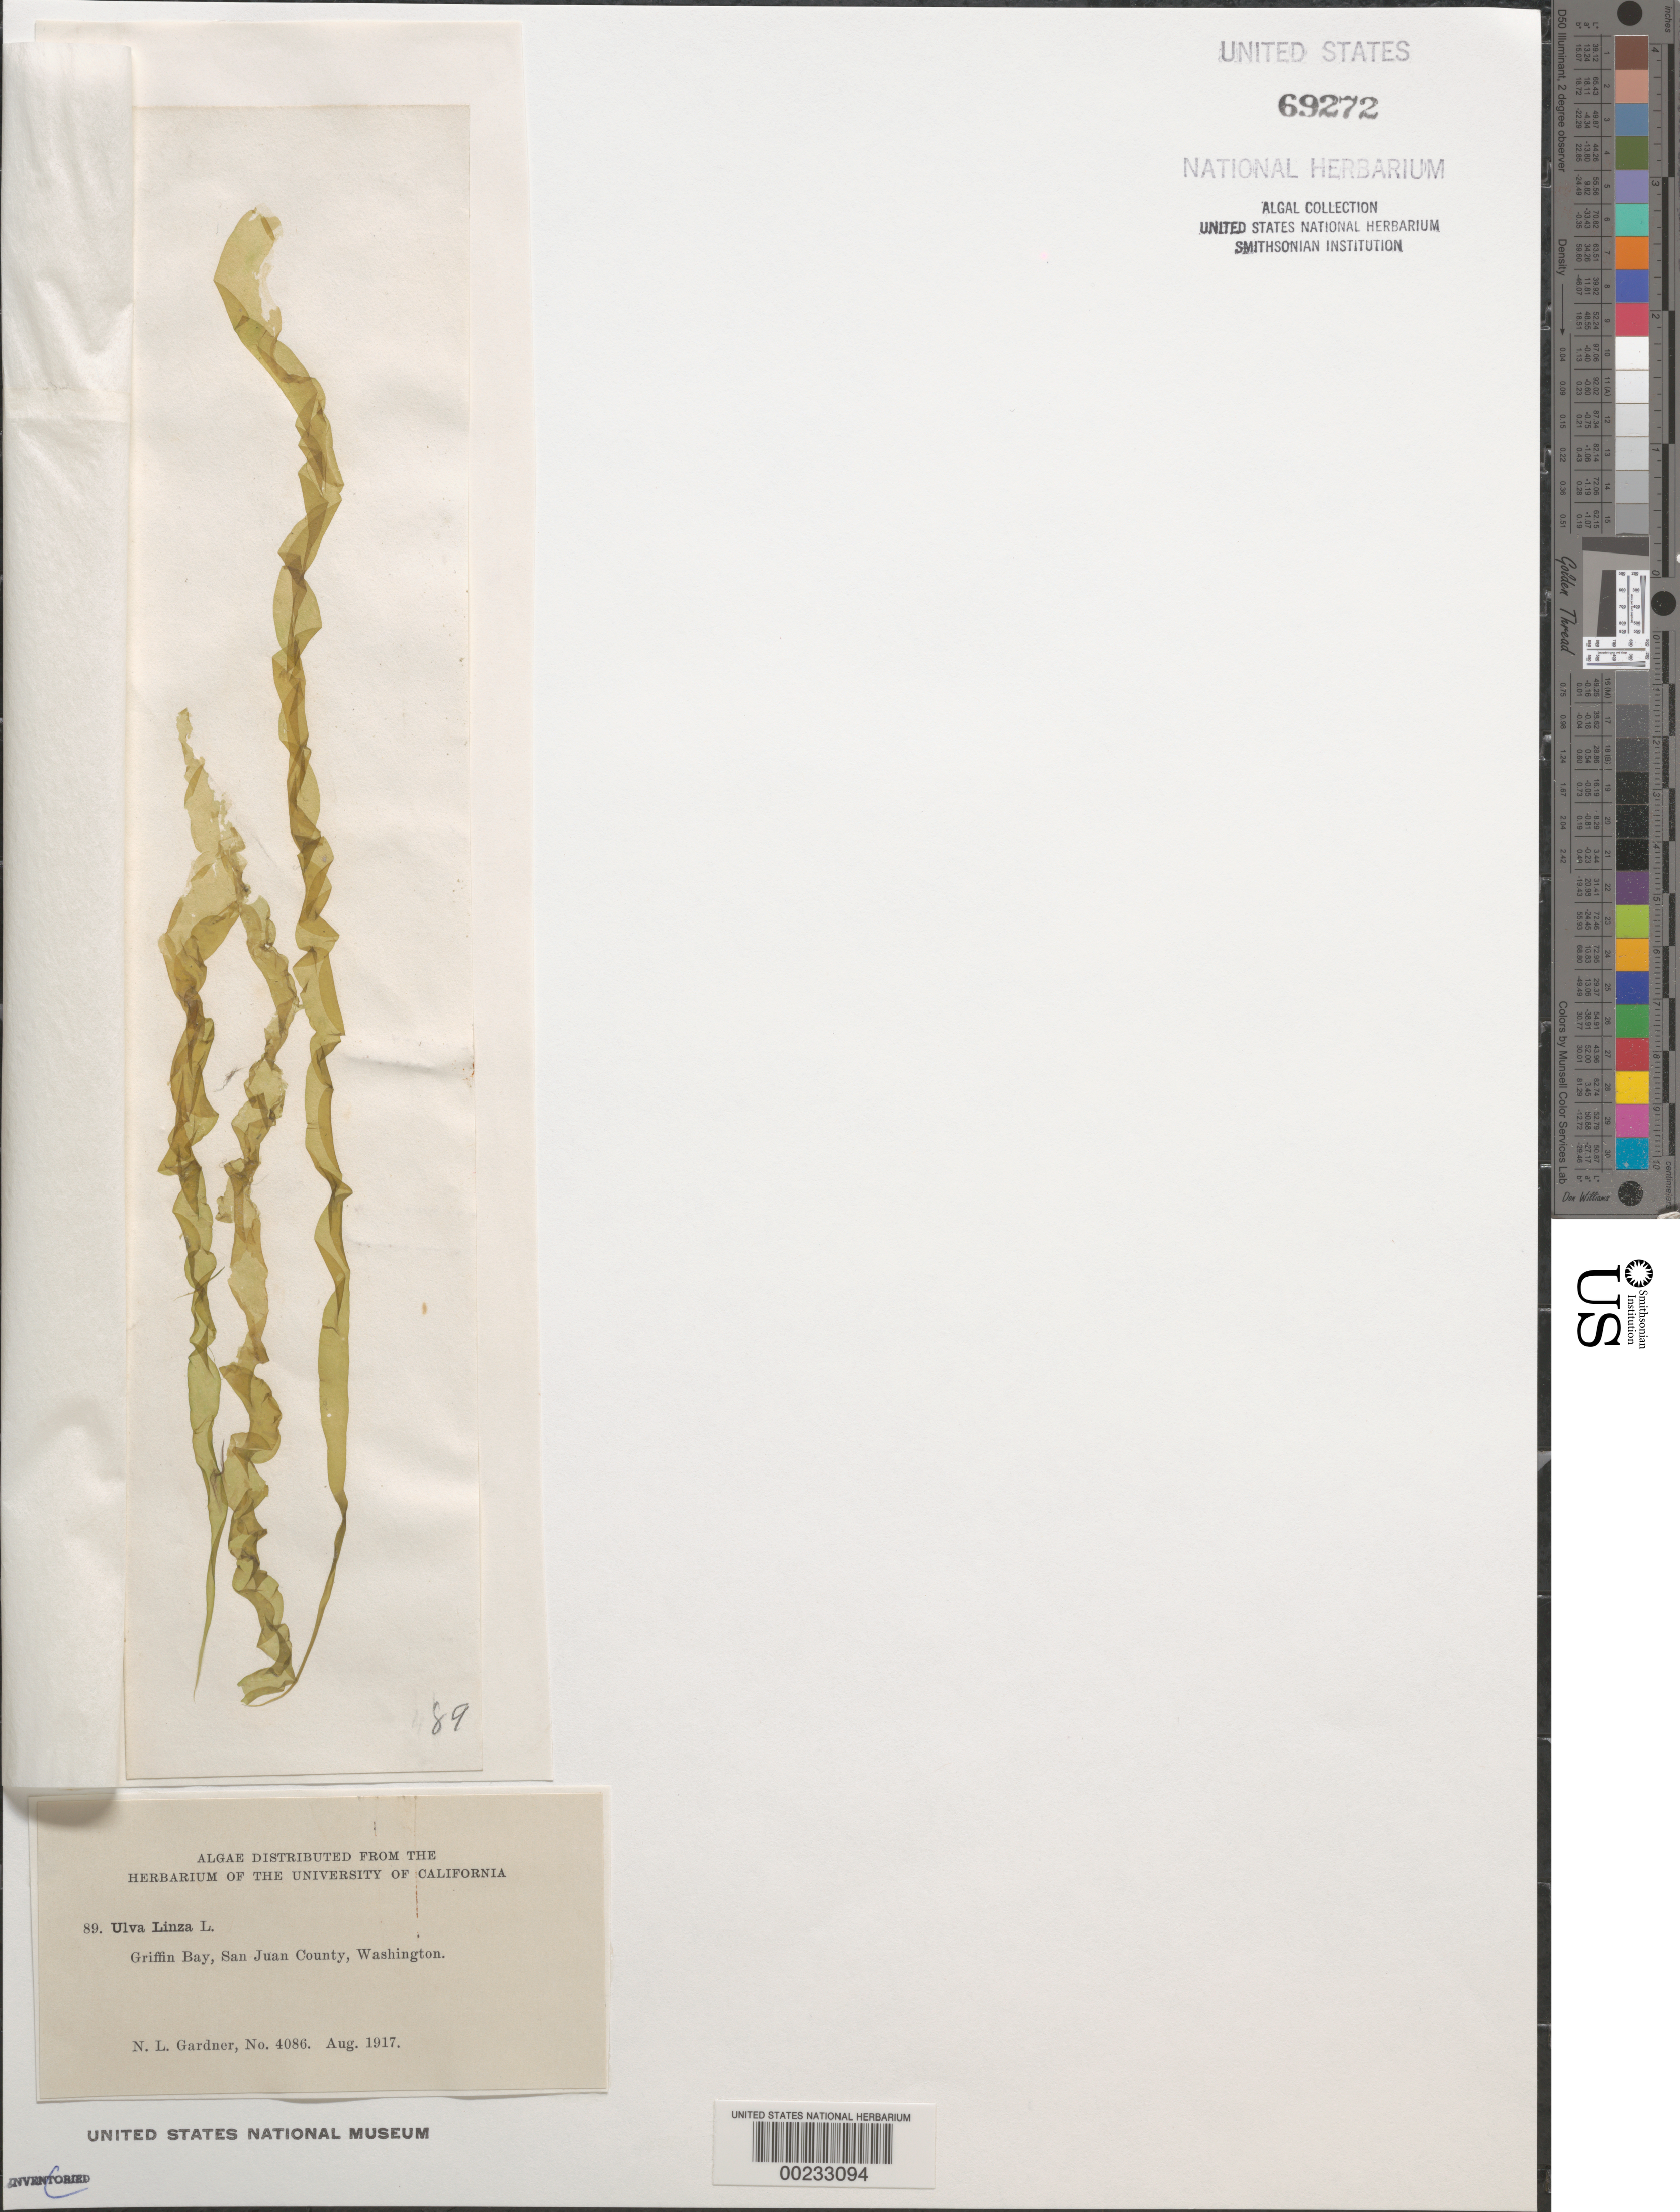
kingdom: Plantae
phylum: Chlorophyta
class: Ulvophyceae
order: Ulvales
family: Ulvaceae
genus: Ulva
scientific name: Ulva clathrata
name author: (Roth) C. Agardh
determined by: Algae name updating Project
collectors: N. Gardner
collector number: NLG 4086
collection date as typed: Aug 1917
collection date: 1917-08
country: United States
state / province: Washington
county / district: San Juan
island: San Juan Island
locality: Griffin Bay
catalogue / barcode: US 69272